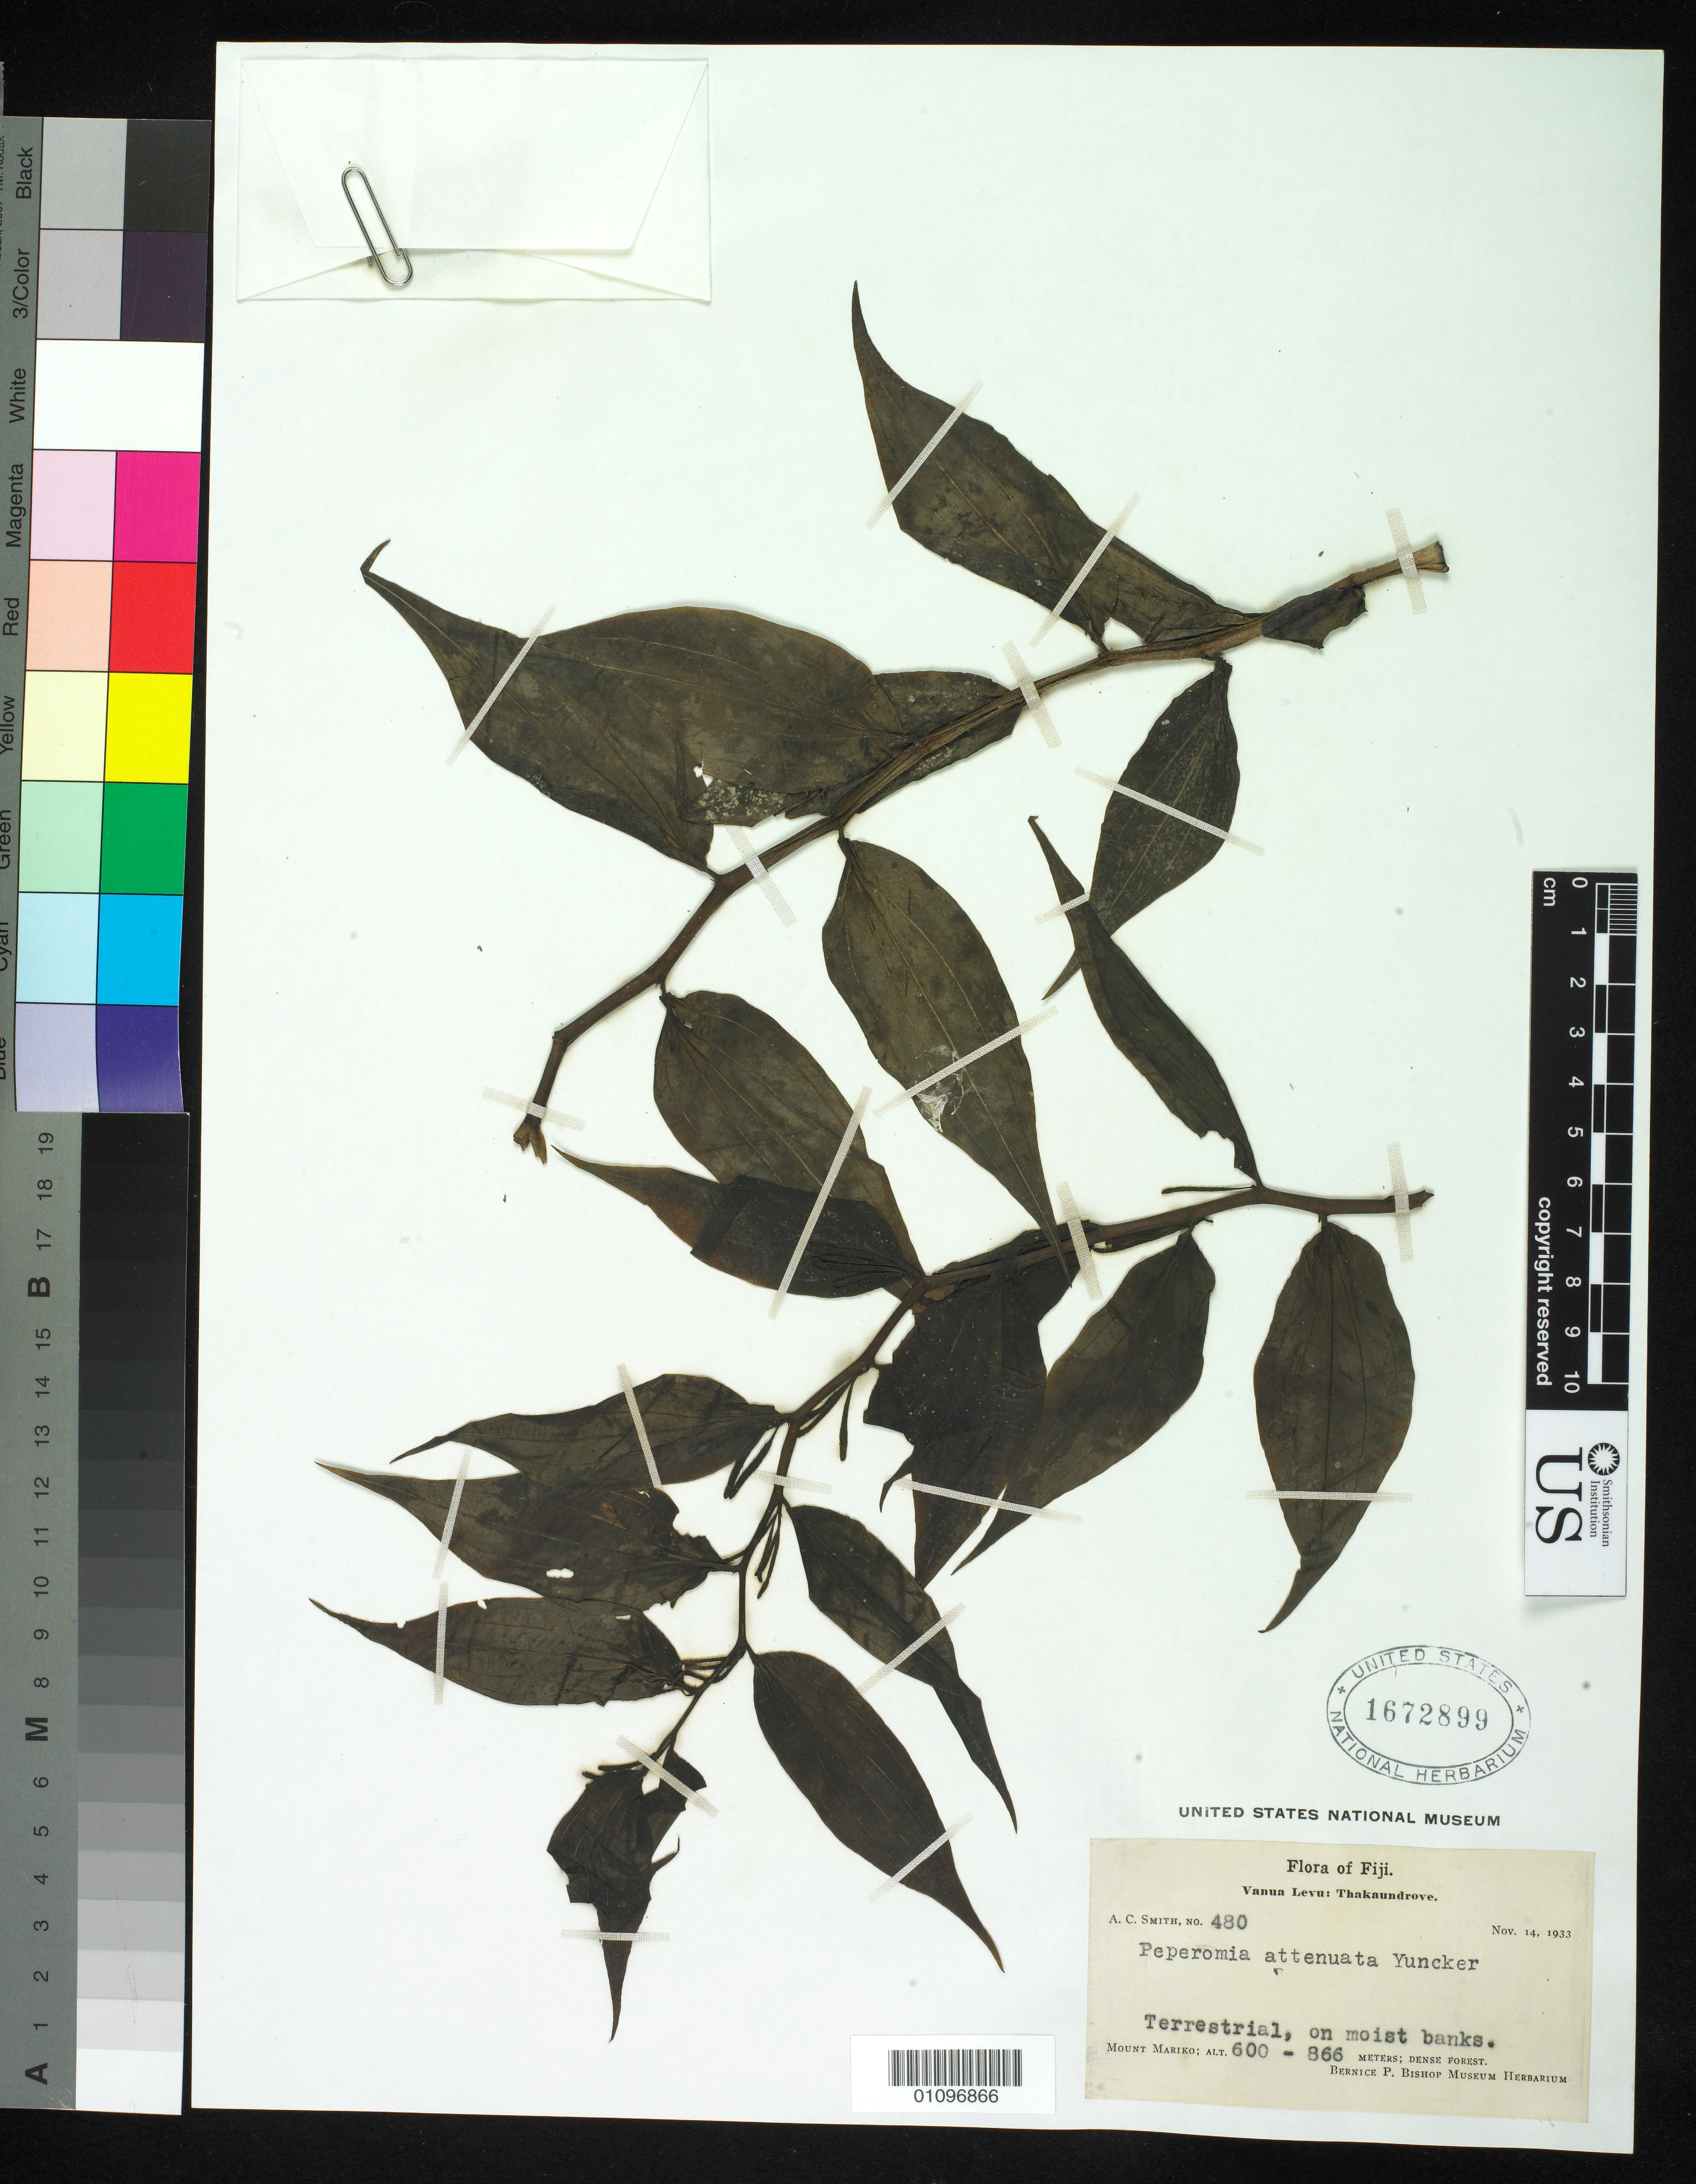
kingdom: Plantae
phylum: Tracheophyta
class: Magnoliopsida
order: Piperales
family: Piperaceae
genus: Peperomia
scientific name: Peperomia attenuata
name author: Yunck.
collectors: A. C. Smith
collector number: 480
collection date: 1933-11-14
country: Fiji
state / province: Thakaundrove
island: Viti Levu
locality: Mt. Mariko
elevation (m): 600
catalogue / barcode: US 1672899